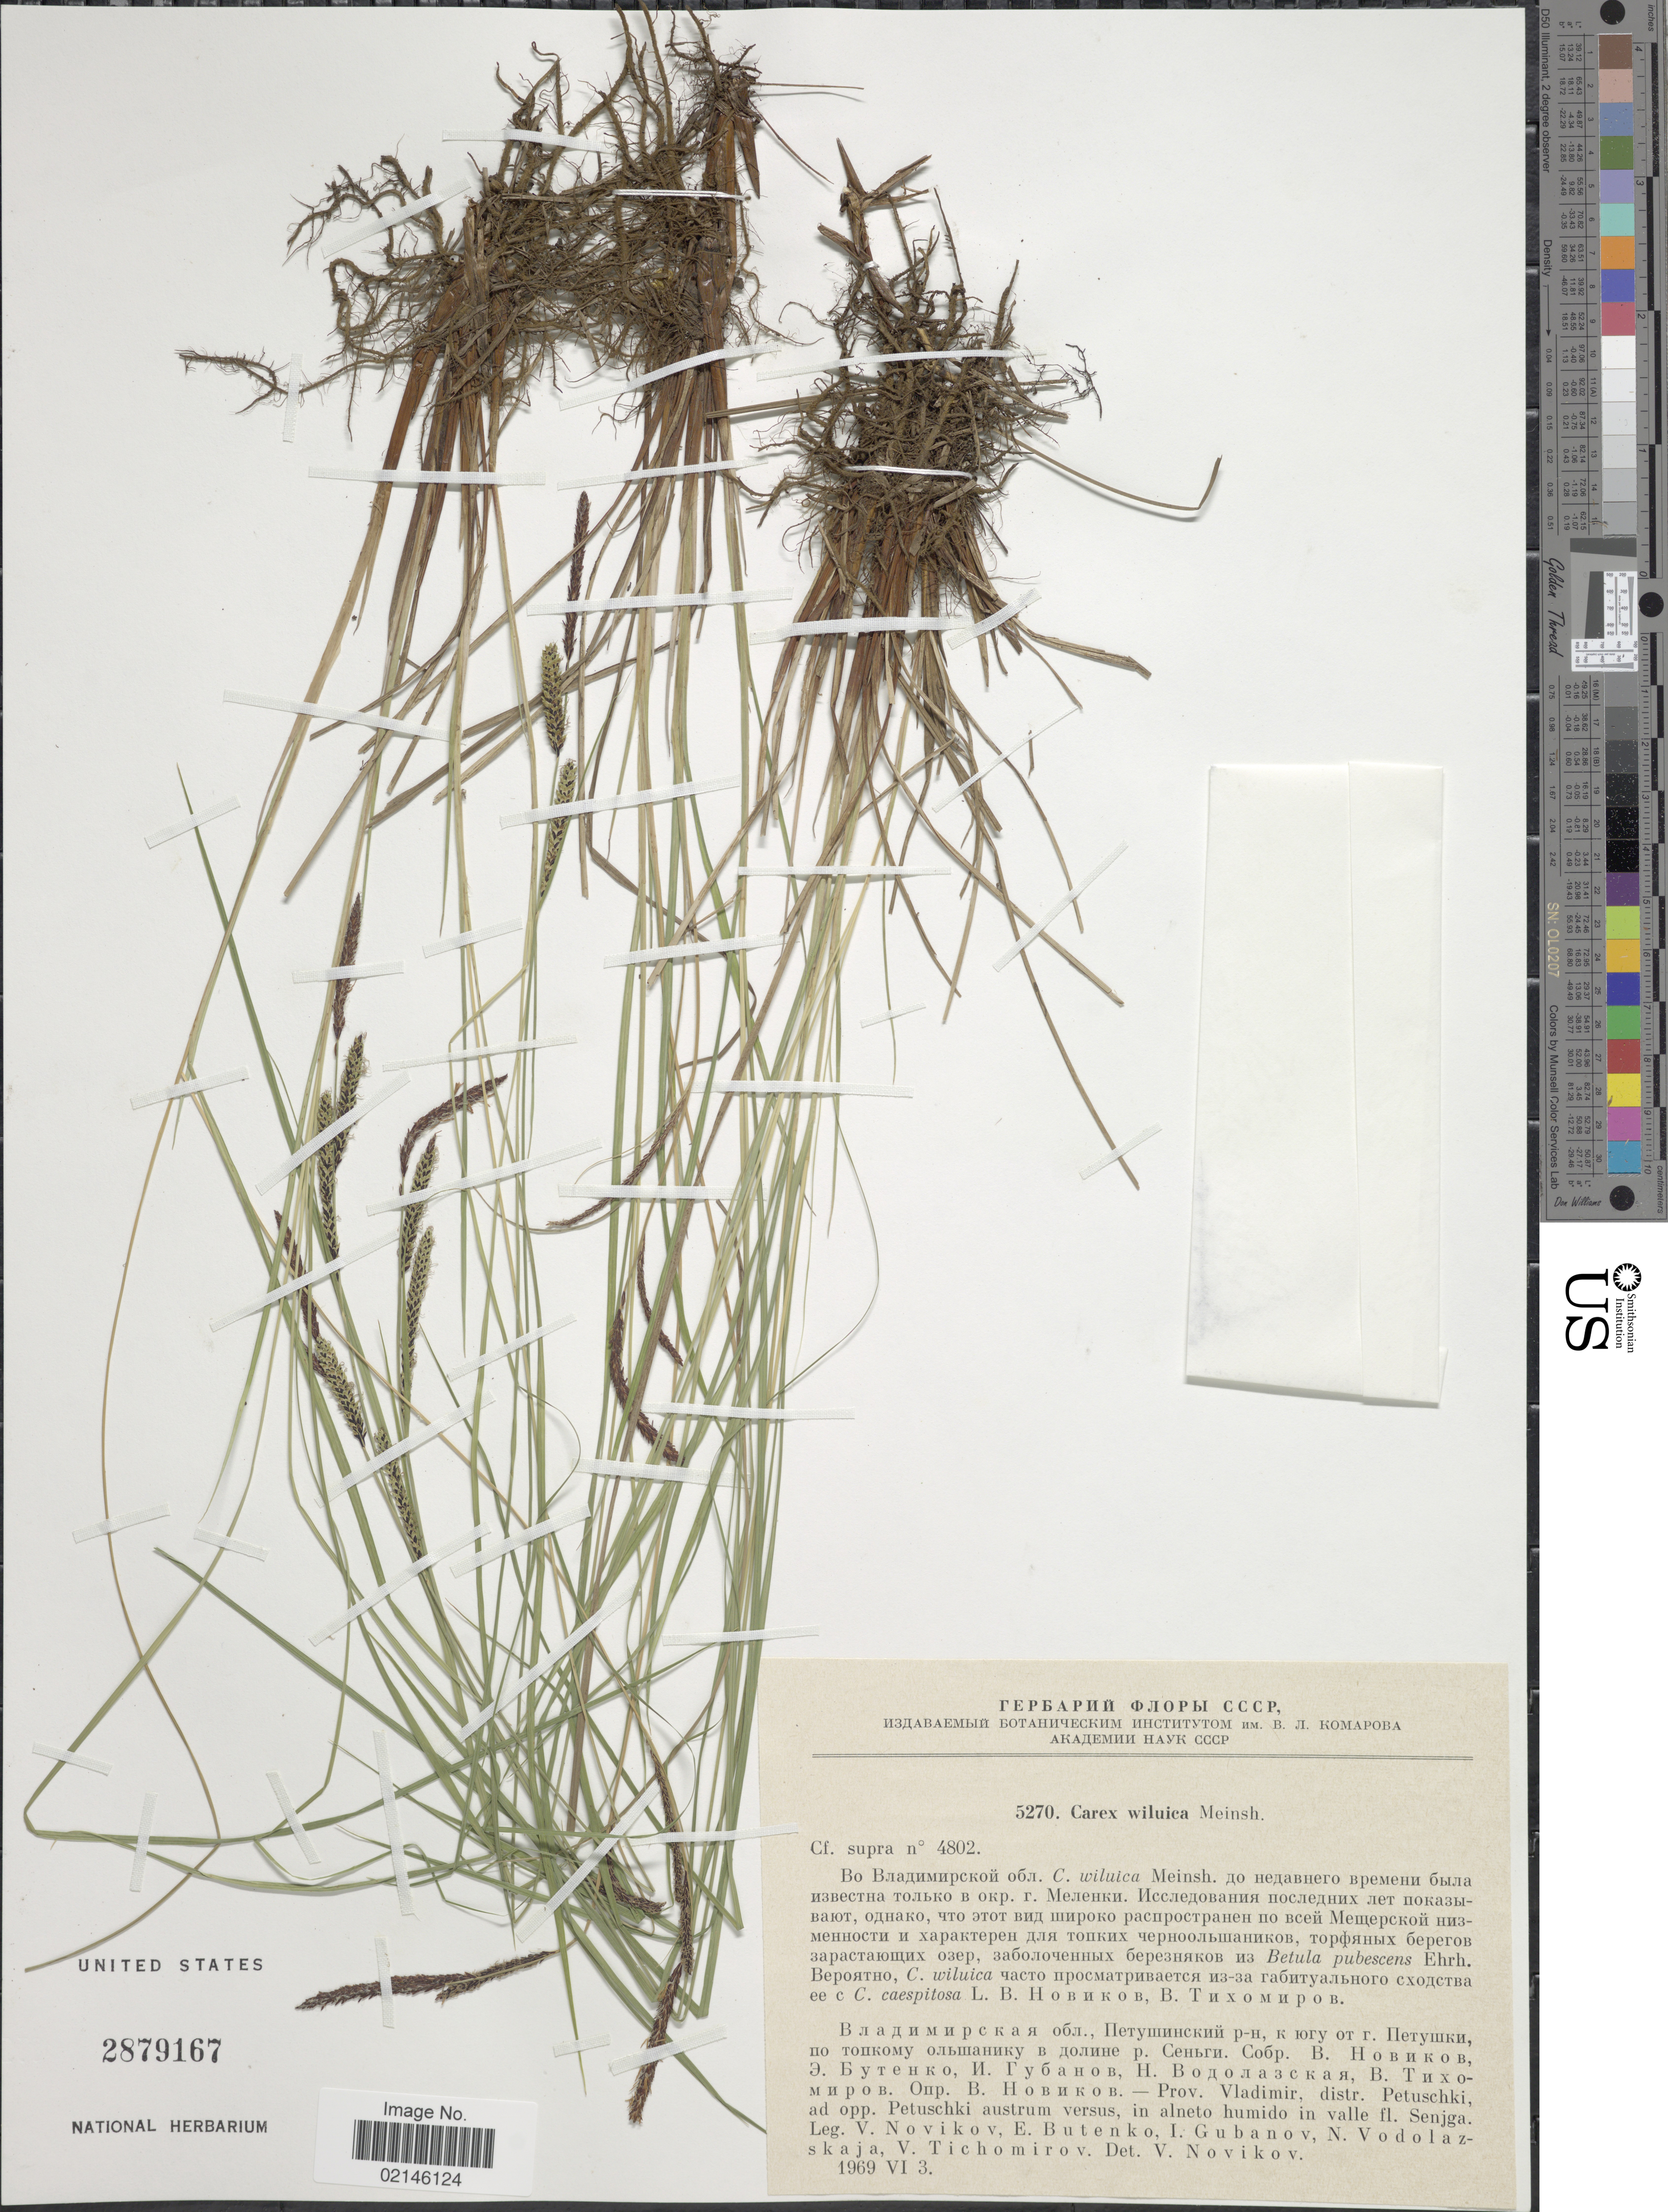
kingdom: Plantae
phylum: Tracheophyta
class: Liliopsida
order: Poales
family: Cyperaceae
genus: Carex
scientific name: Carex wiluica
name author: Meinsh.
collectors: V. Novikov, E. Butenko, I. Gubanov, N. Vodolazskaja & V. Tichomirov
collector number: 5270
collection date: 1969-06-03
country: Russian Federation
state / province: Vladimir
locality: Distr. Petuschki, ad opp. Petuschki austrum versus, in alneto humido in valle fl. Senjga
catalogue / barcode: US 2879167